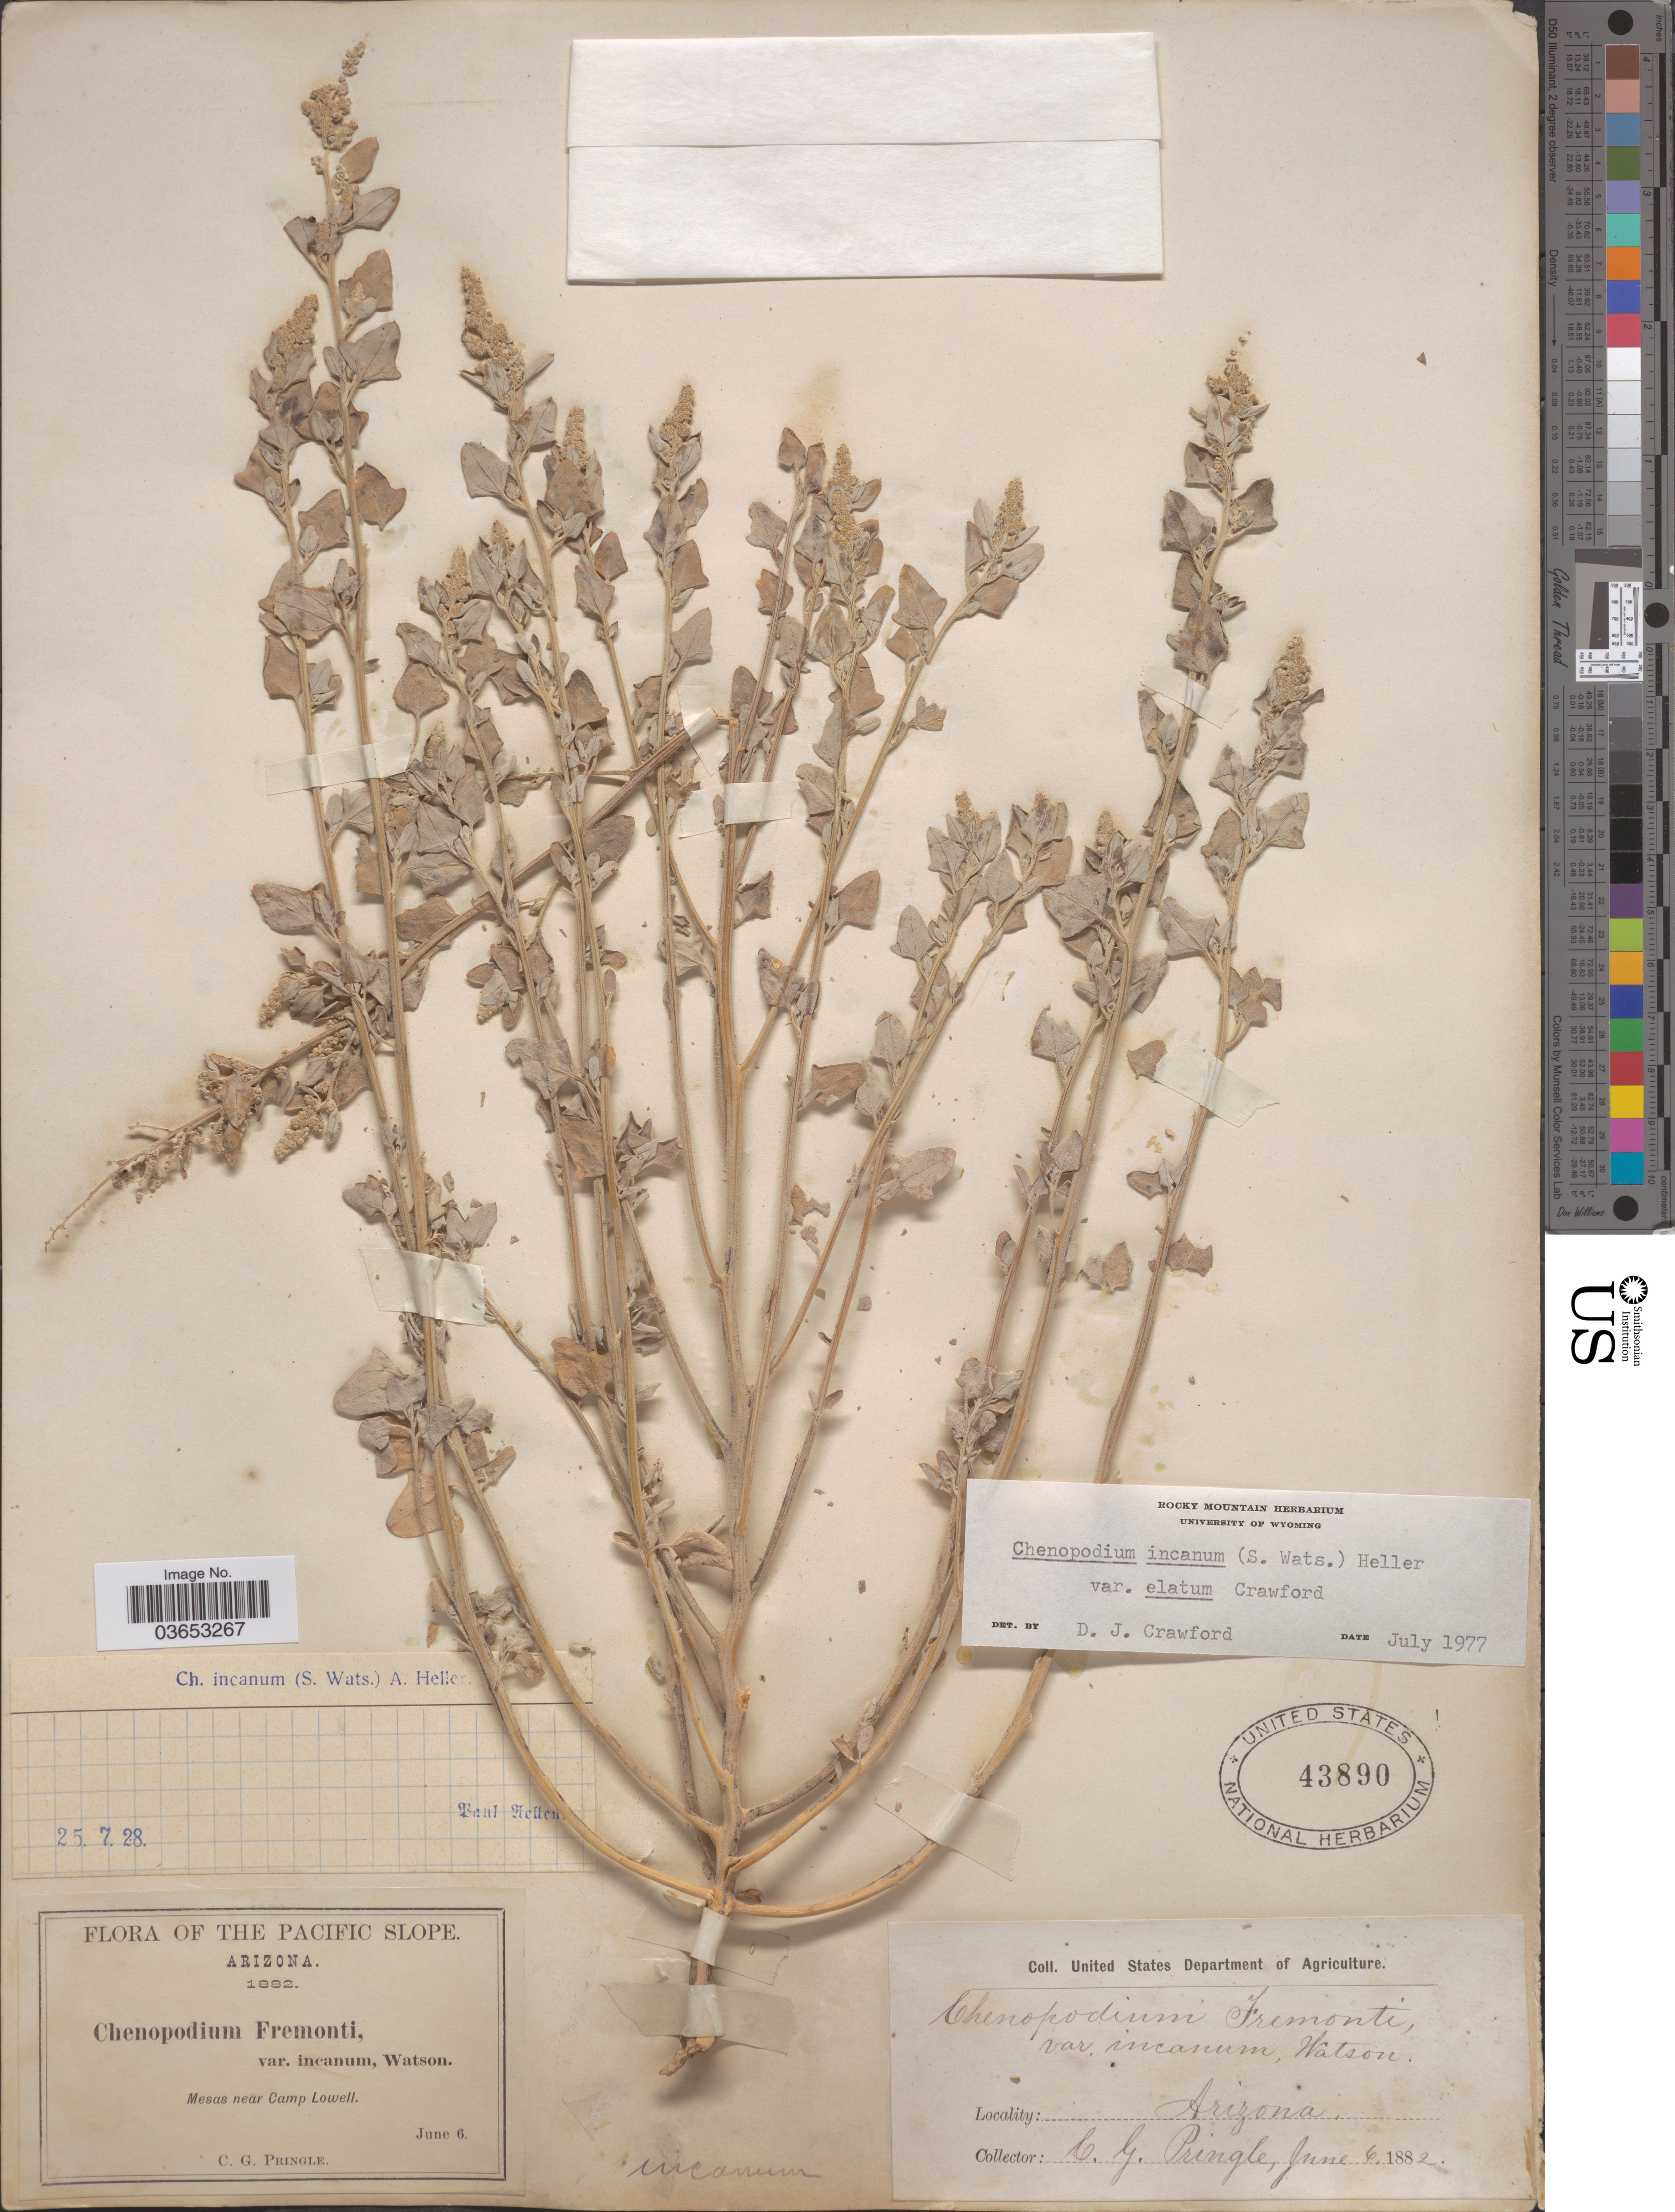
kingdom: Plantae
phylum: Tracheophyta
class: Magnoliopsida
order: Caryophyllales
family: Amaranthaceae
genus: Chenopodium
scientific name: Chenopodium incanum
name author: (S. Watson) A. Heller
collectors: C. G. Pringle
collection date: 1882-06-06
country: United States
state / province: Arizona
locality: Pacific Slope. Mesas near Camp Lowell.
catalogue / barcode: US 43890